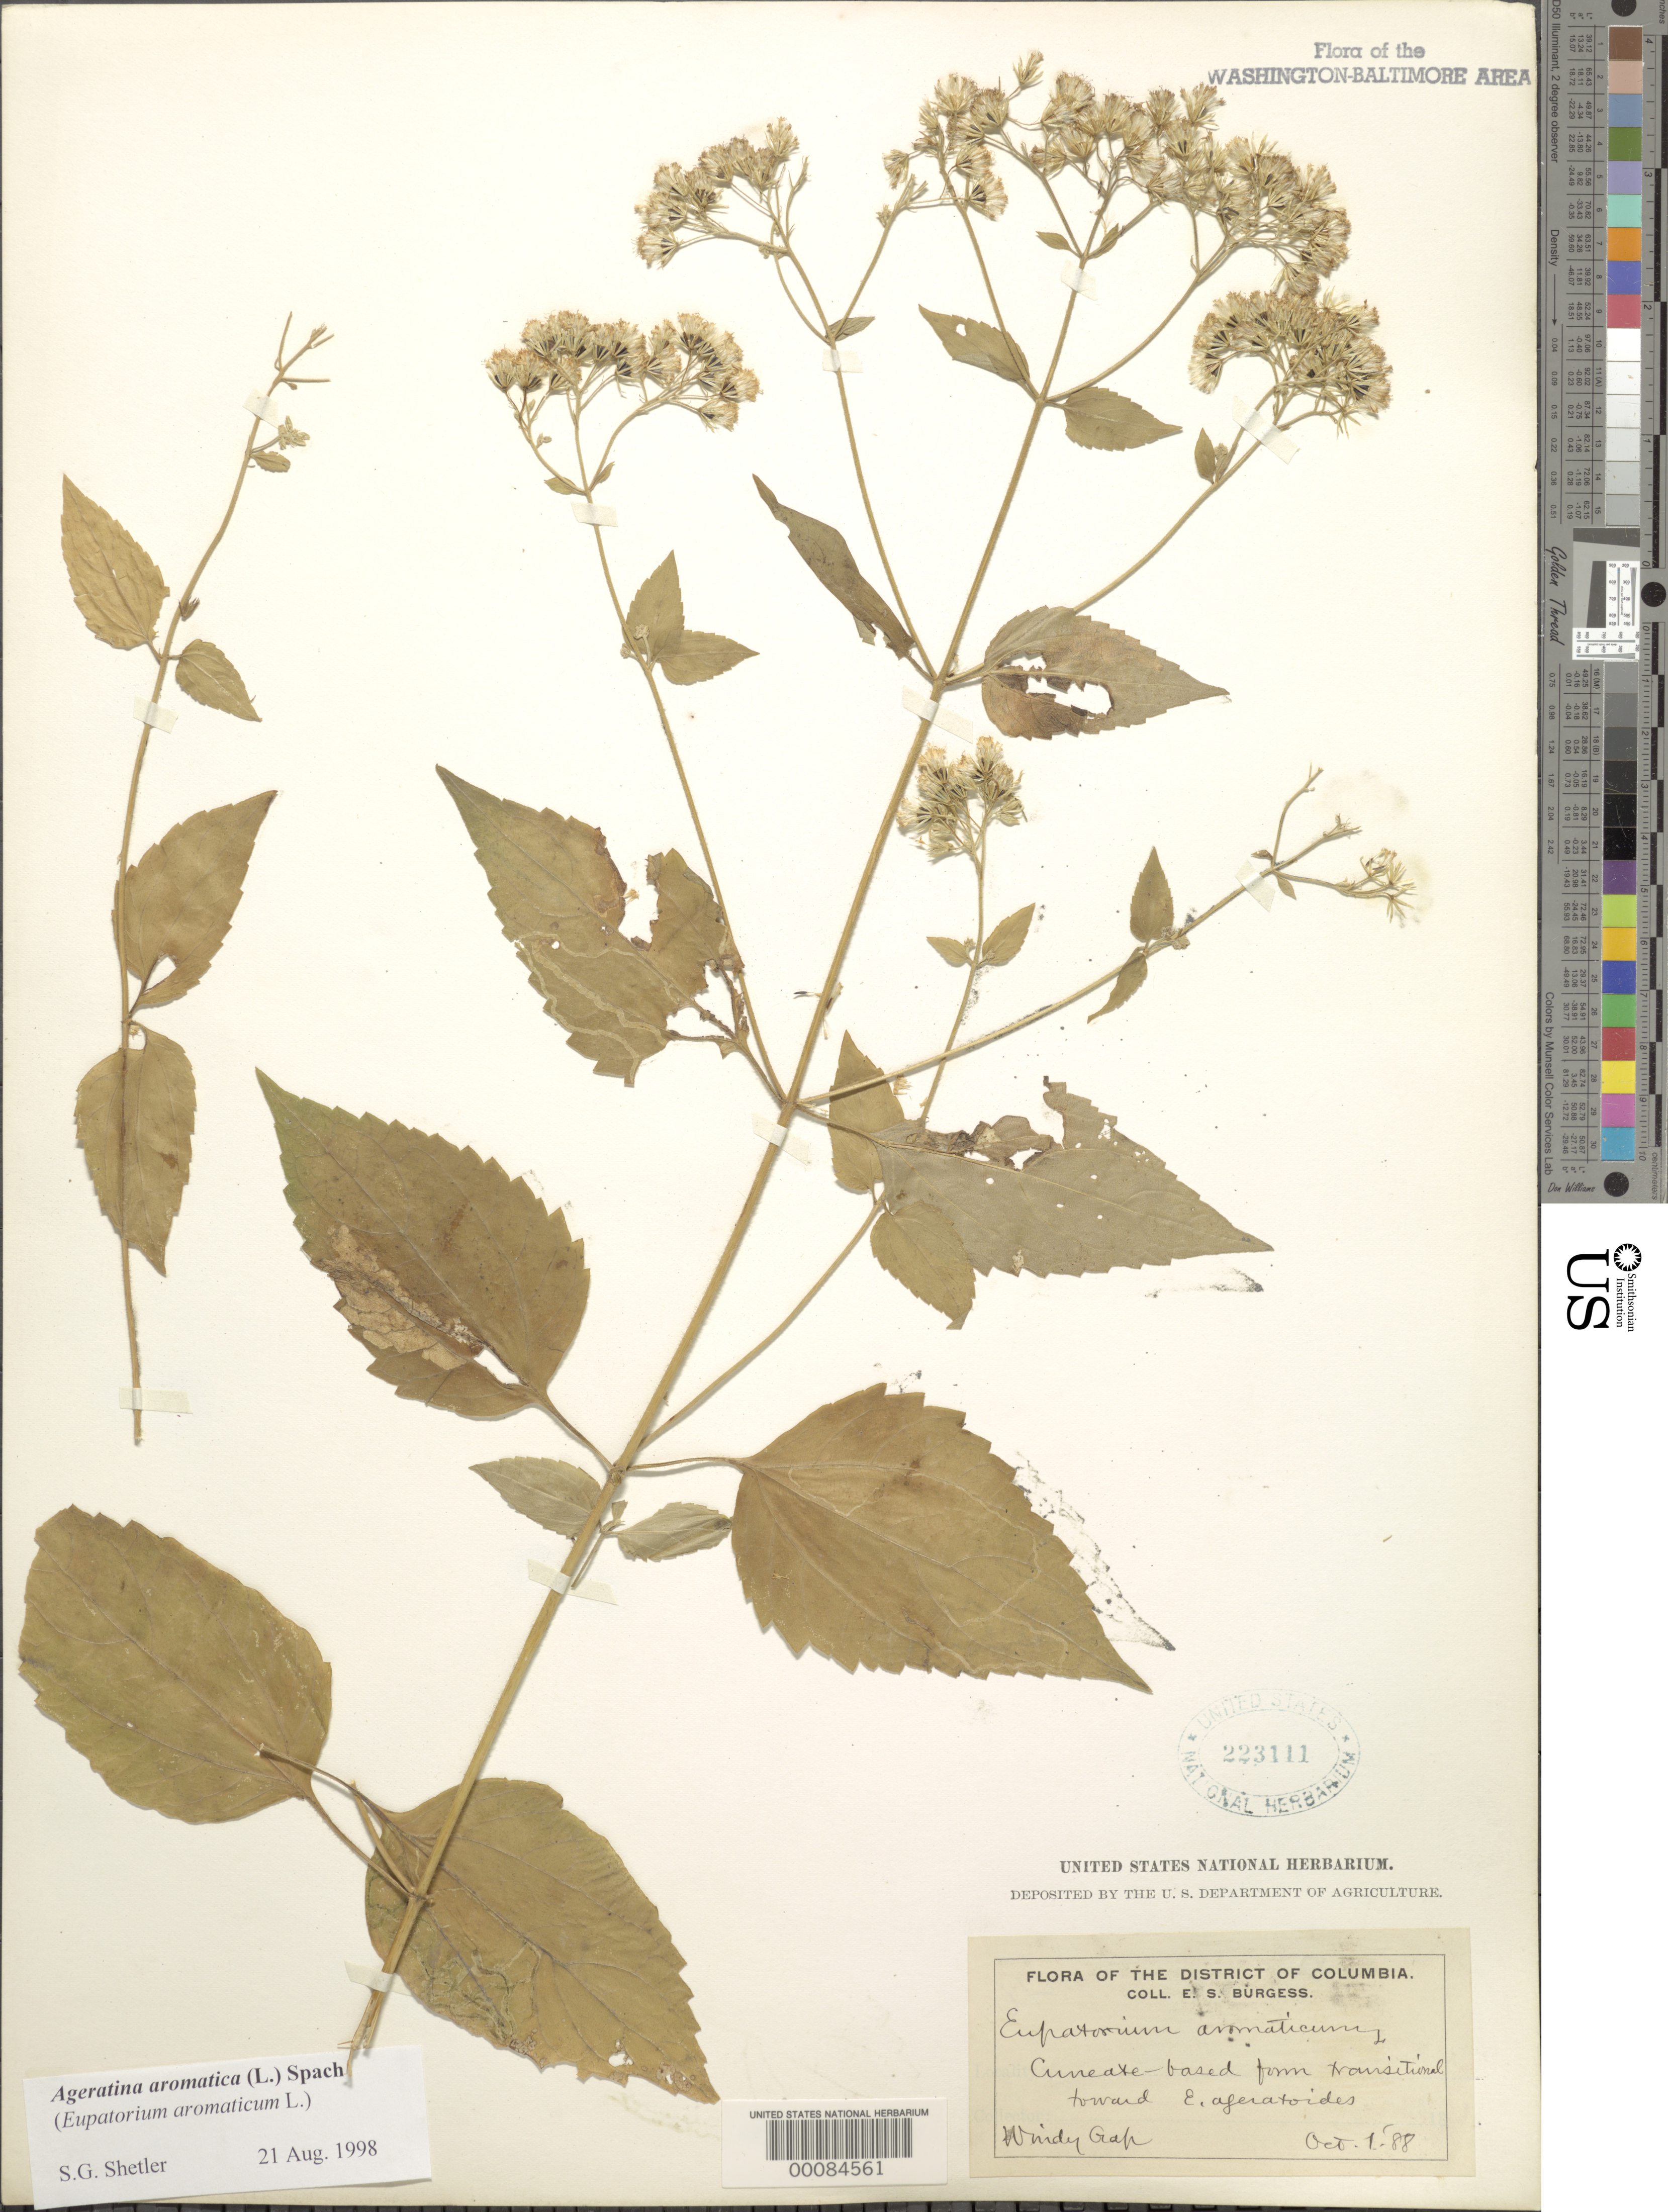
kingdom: Plantae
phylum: Tracheophyta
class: Magnoliopsida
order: Asterales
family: Asteraceae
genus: Ageratina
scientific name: Ageratina aromatica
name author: (L.) Spach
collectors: E. Burgess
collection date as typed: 01 Oct 1888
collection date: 1888-10-01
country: United States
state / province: District of Columbia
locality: Windy Gap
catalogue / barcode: US 223111